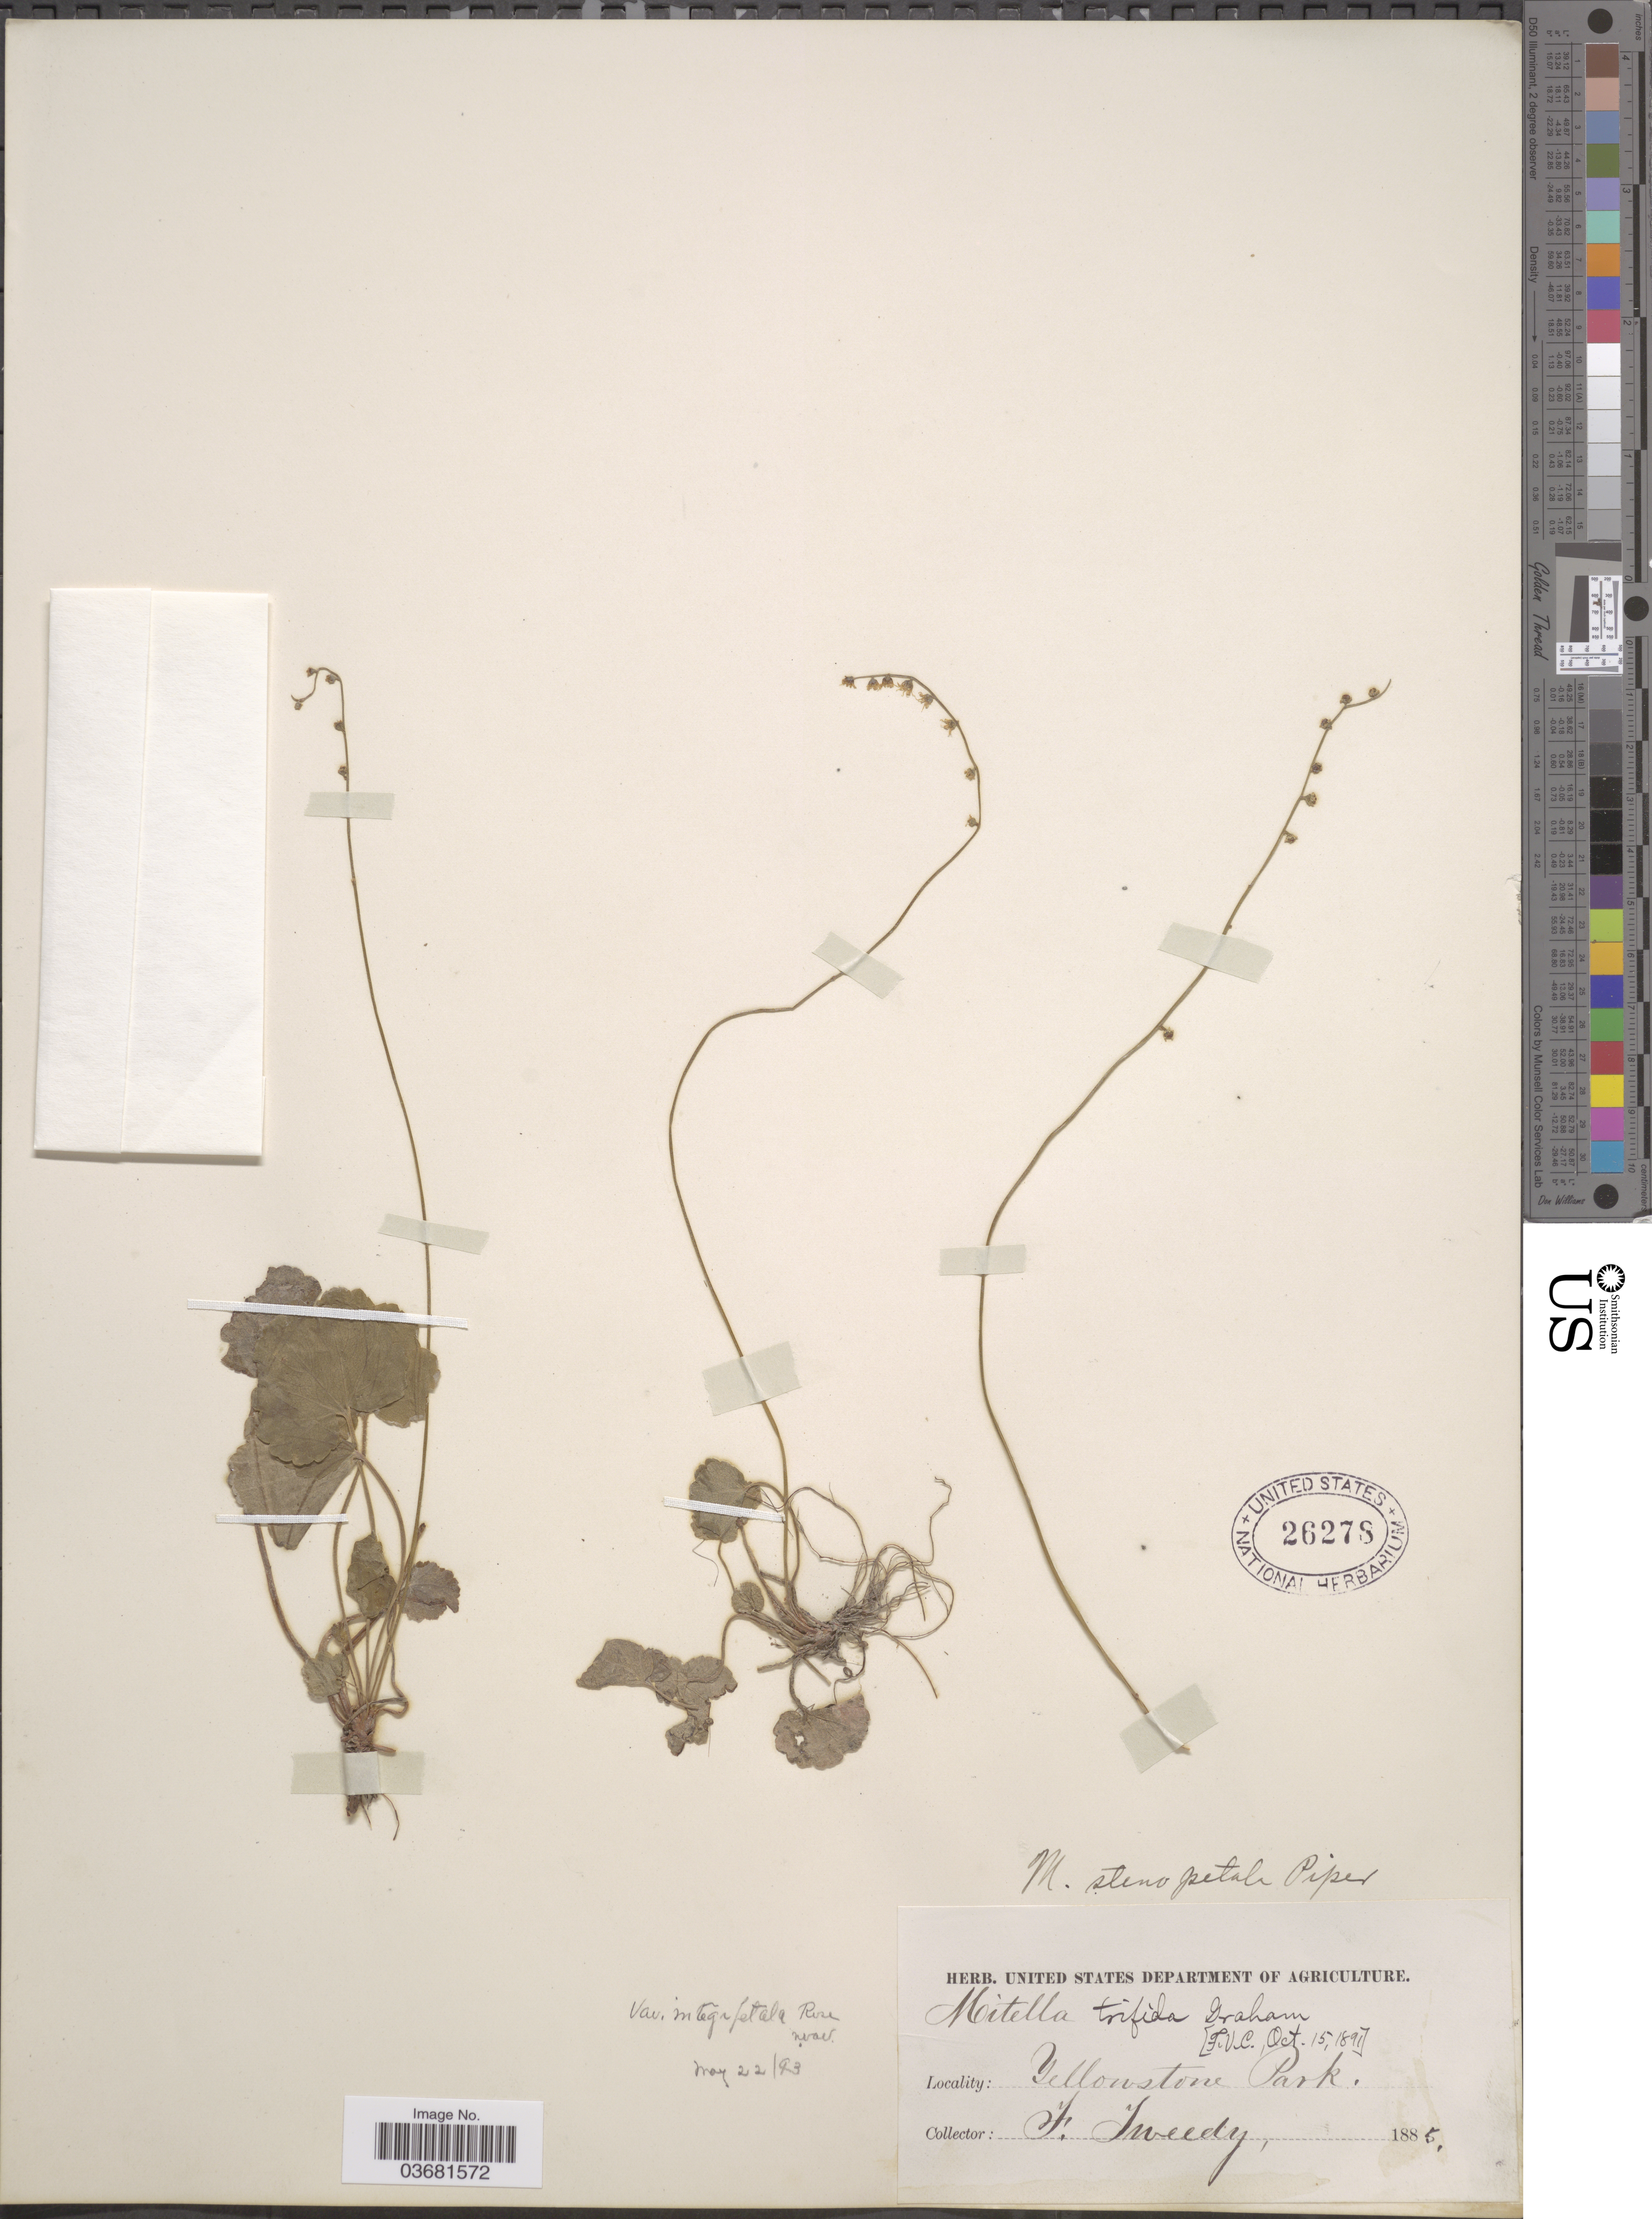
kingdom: Plantae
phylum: Tracheophyta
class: Magnoliopsida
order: Saxifragales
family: Saxifragaceae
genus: Mitella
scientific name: Mitella stenopetala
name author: Piper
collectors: F. Tweedy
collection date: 1885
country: United States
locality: Yellowstone Park.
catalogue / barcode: US 26278